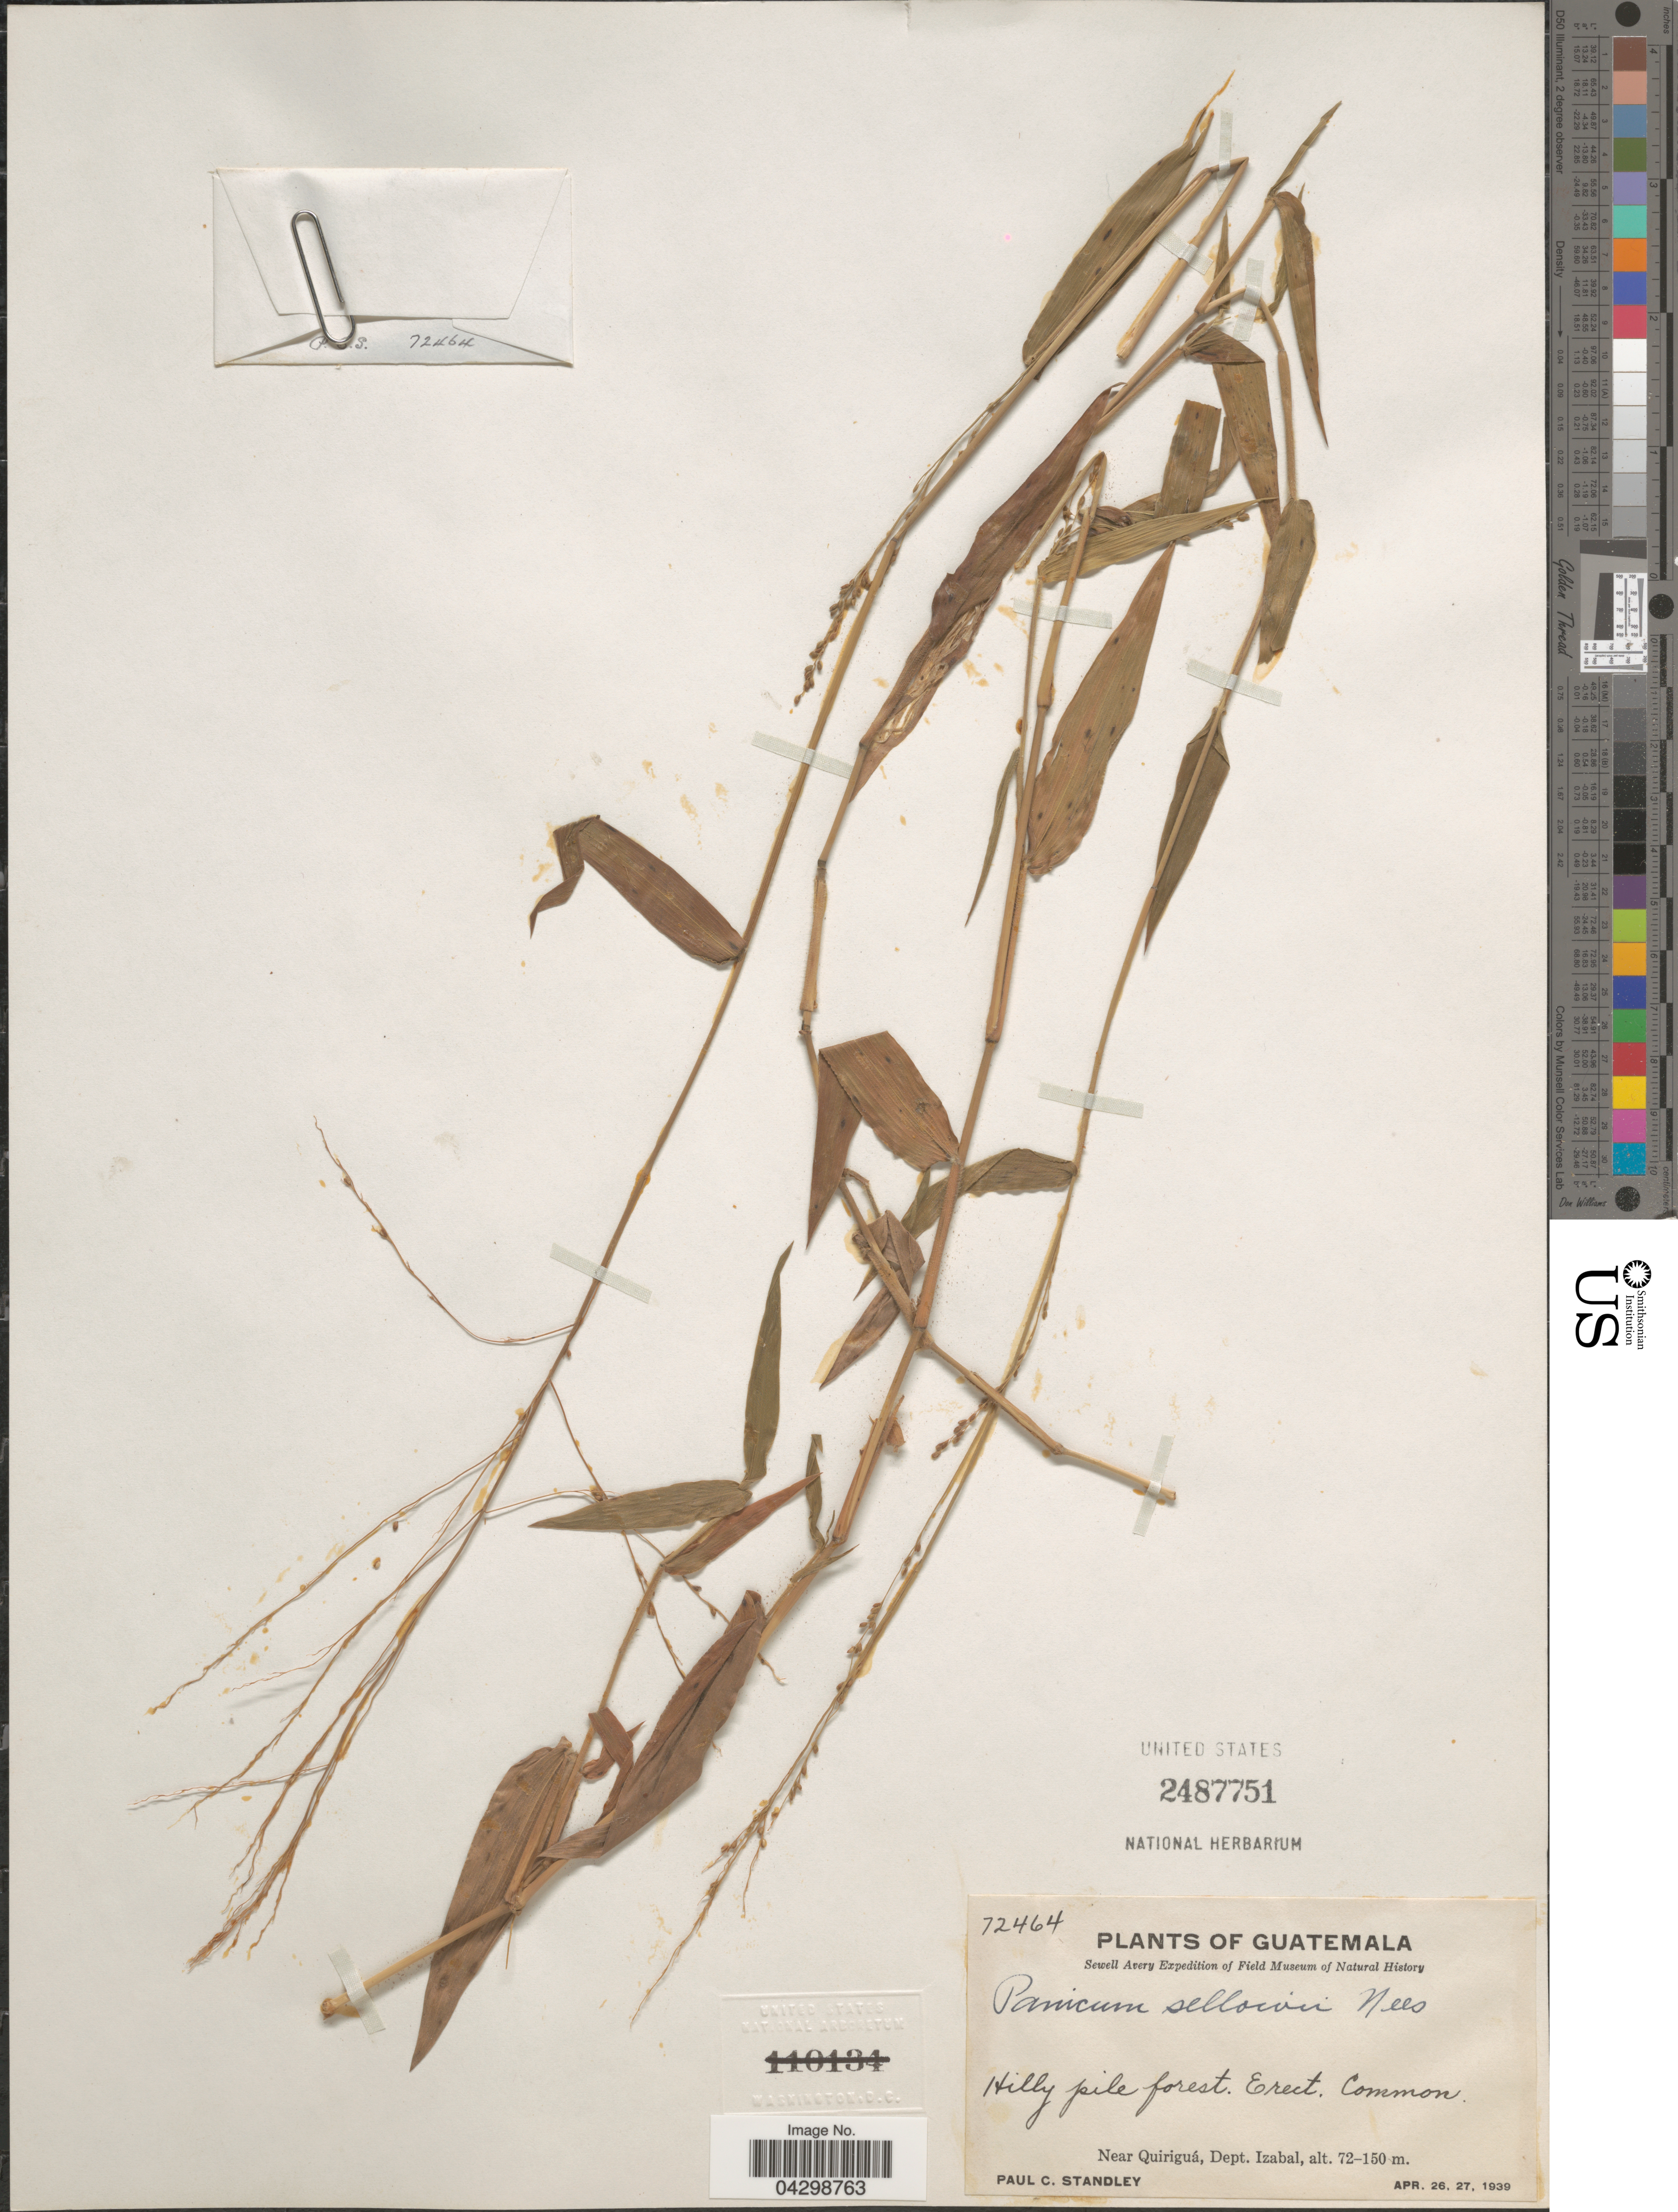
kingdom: Plantae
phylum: Tracheophyta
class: Liliopsida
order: Poales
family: Poaceae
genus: Panicum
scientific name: Panicum sellowii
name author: Nees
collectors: P. C. Standley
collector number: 72464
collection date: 1939-04-26/1939-04-27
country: Guatemala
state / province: Izabal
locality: Sewell Avery Expedition. Near Quiriguá, Dept. Izabal.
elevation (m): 72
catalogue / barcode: US 2487751